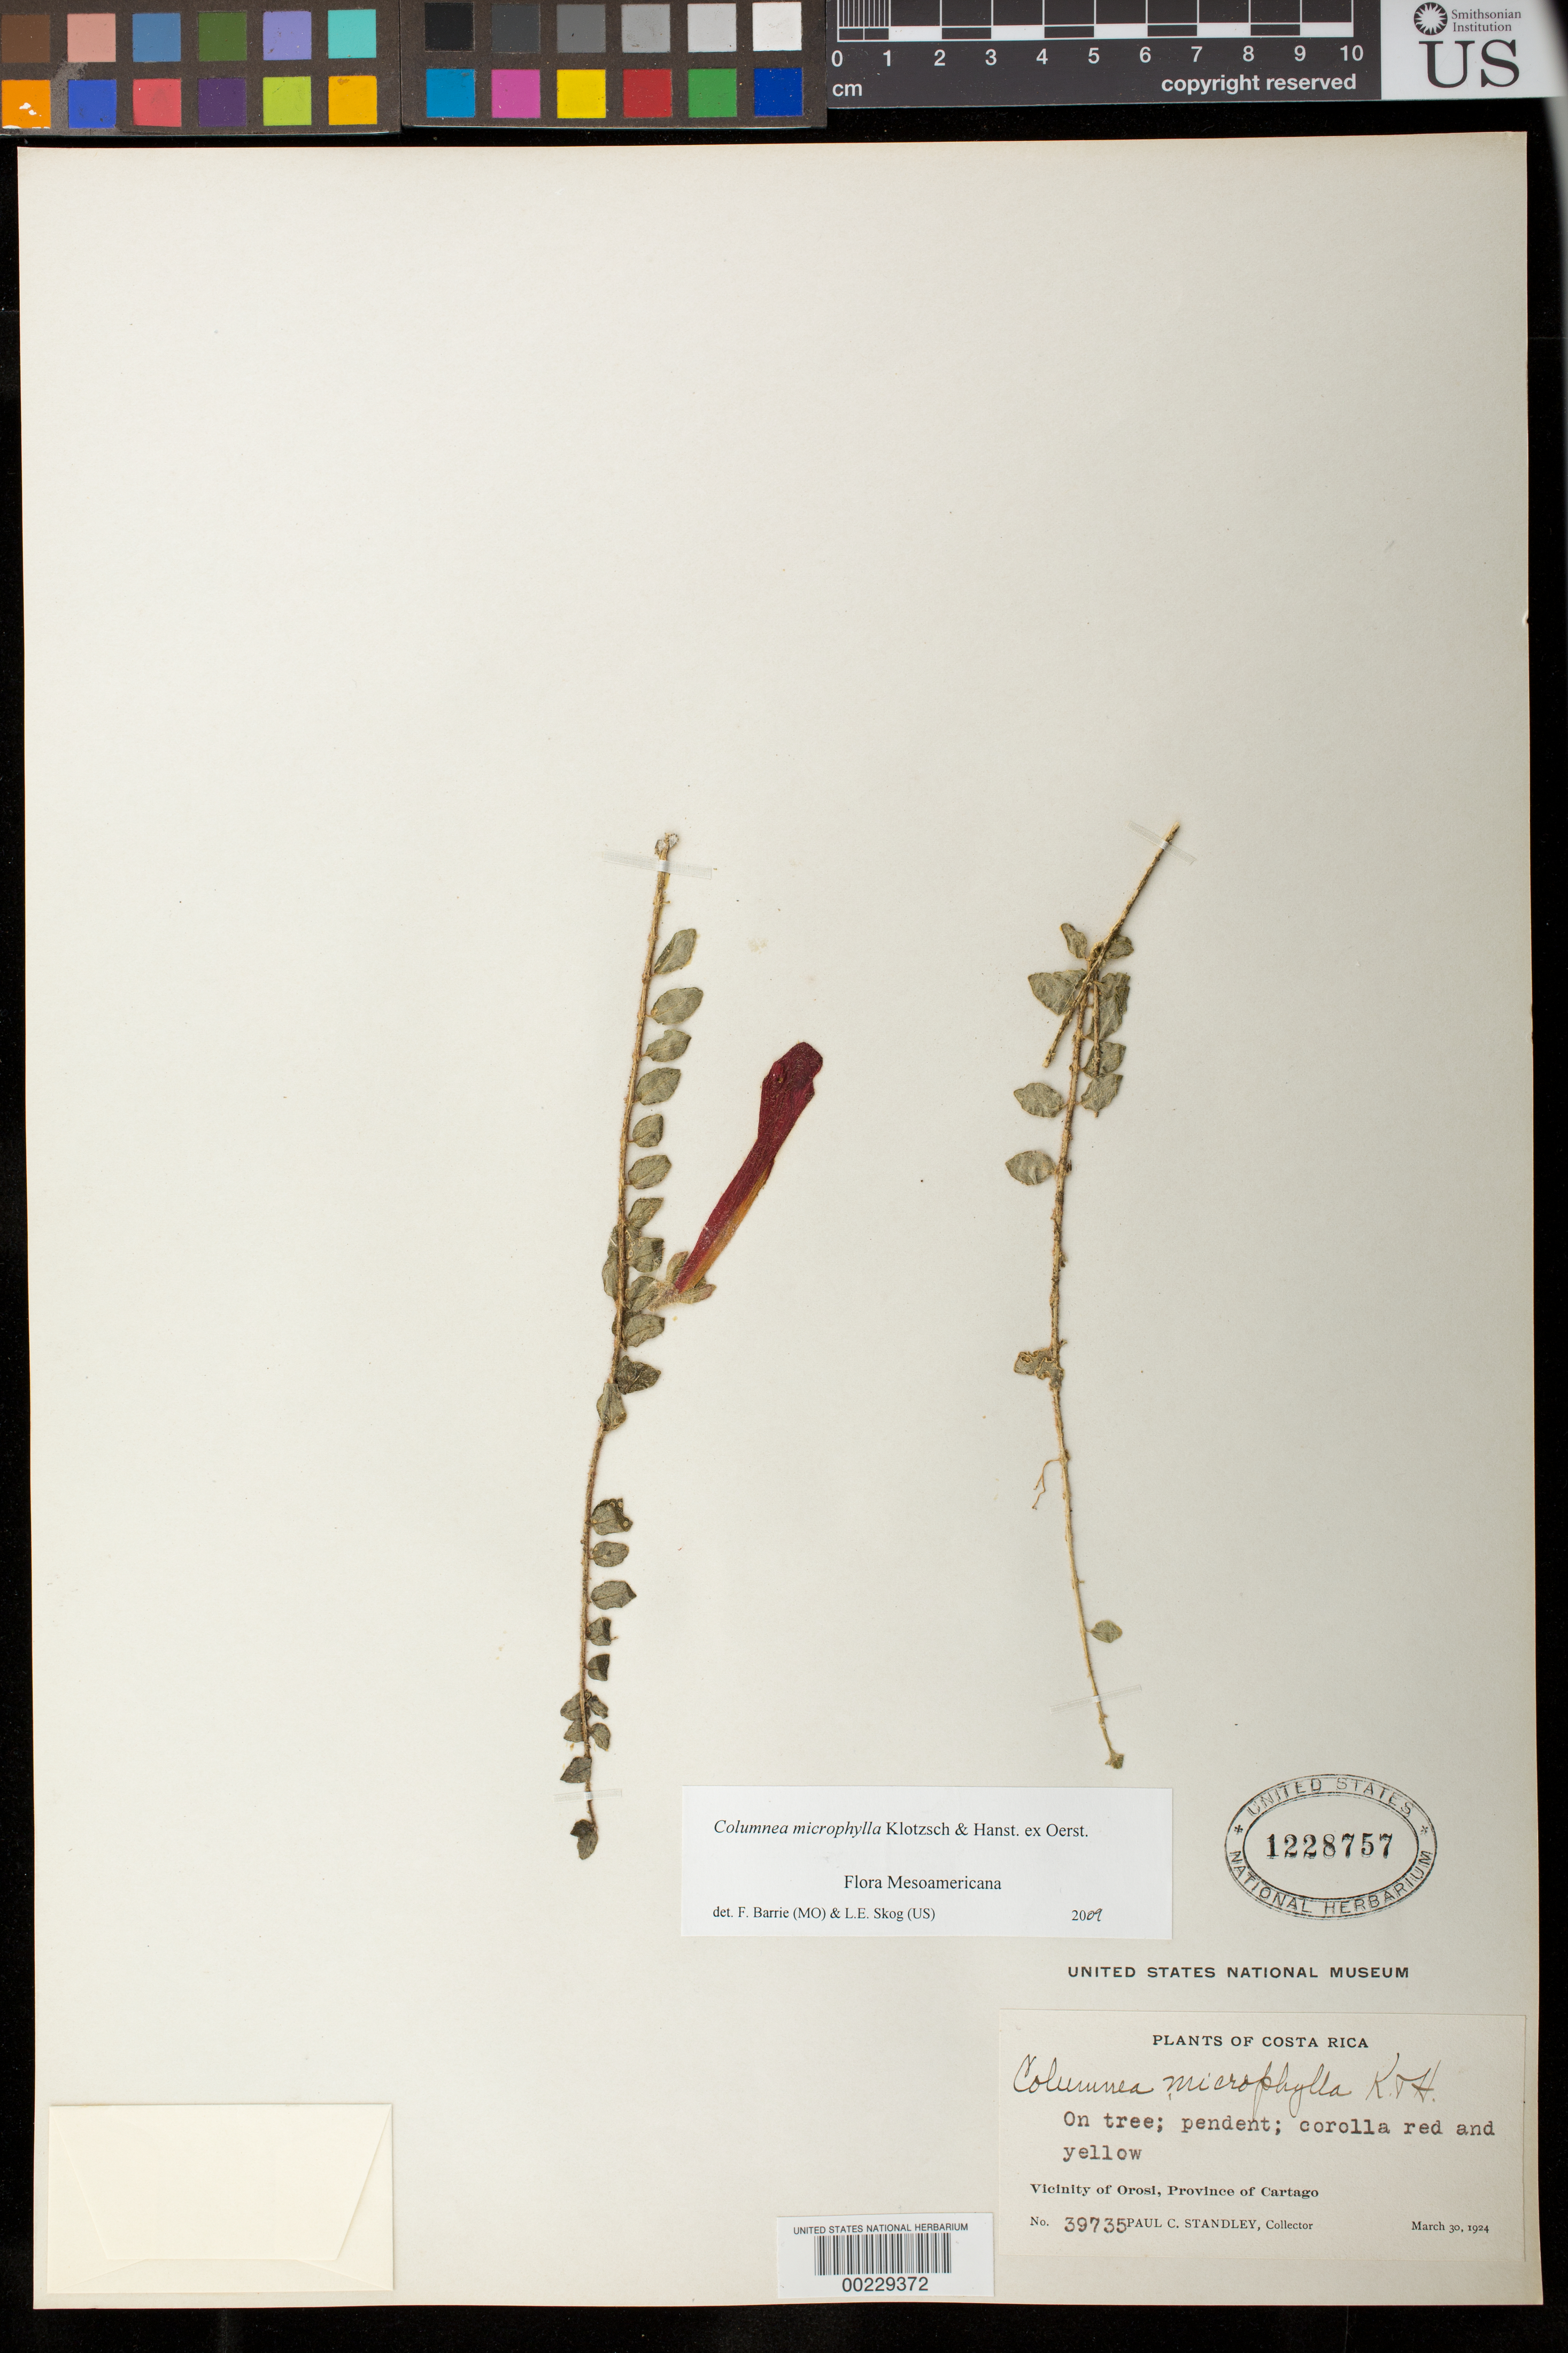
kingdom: Plantae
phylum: Tracheophyta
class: Magnoliopsida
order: Lamiales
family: Gesneriaceae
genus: Columnea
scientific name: Columnea microphylla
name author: Klotzsch & Hanst. ex Oerst.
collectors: P. C. Standley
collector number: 39735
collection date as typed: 30 Mar 1924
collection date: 1924-03-30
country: Costa Rica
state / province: Cartago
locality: Vicinity of Orosi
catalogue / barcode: US 1228757